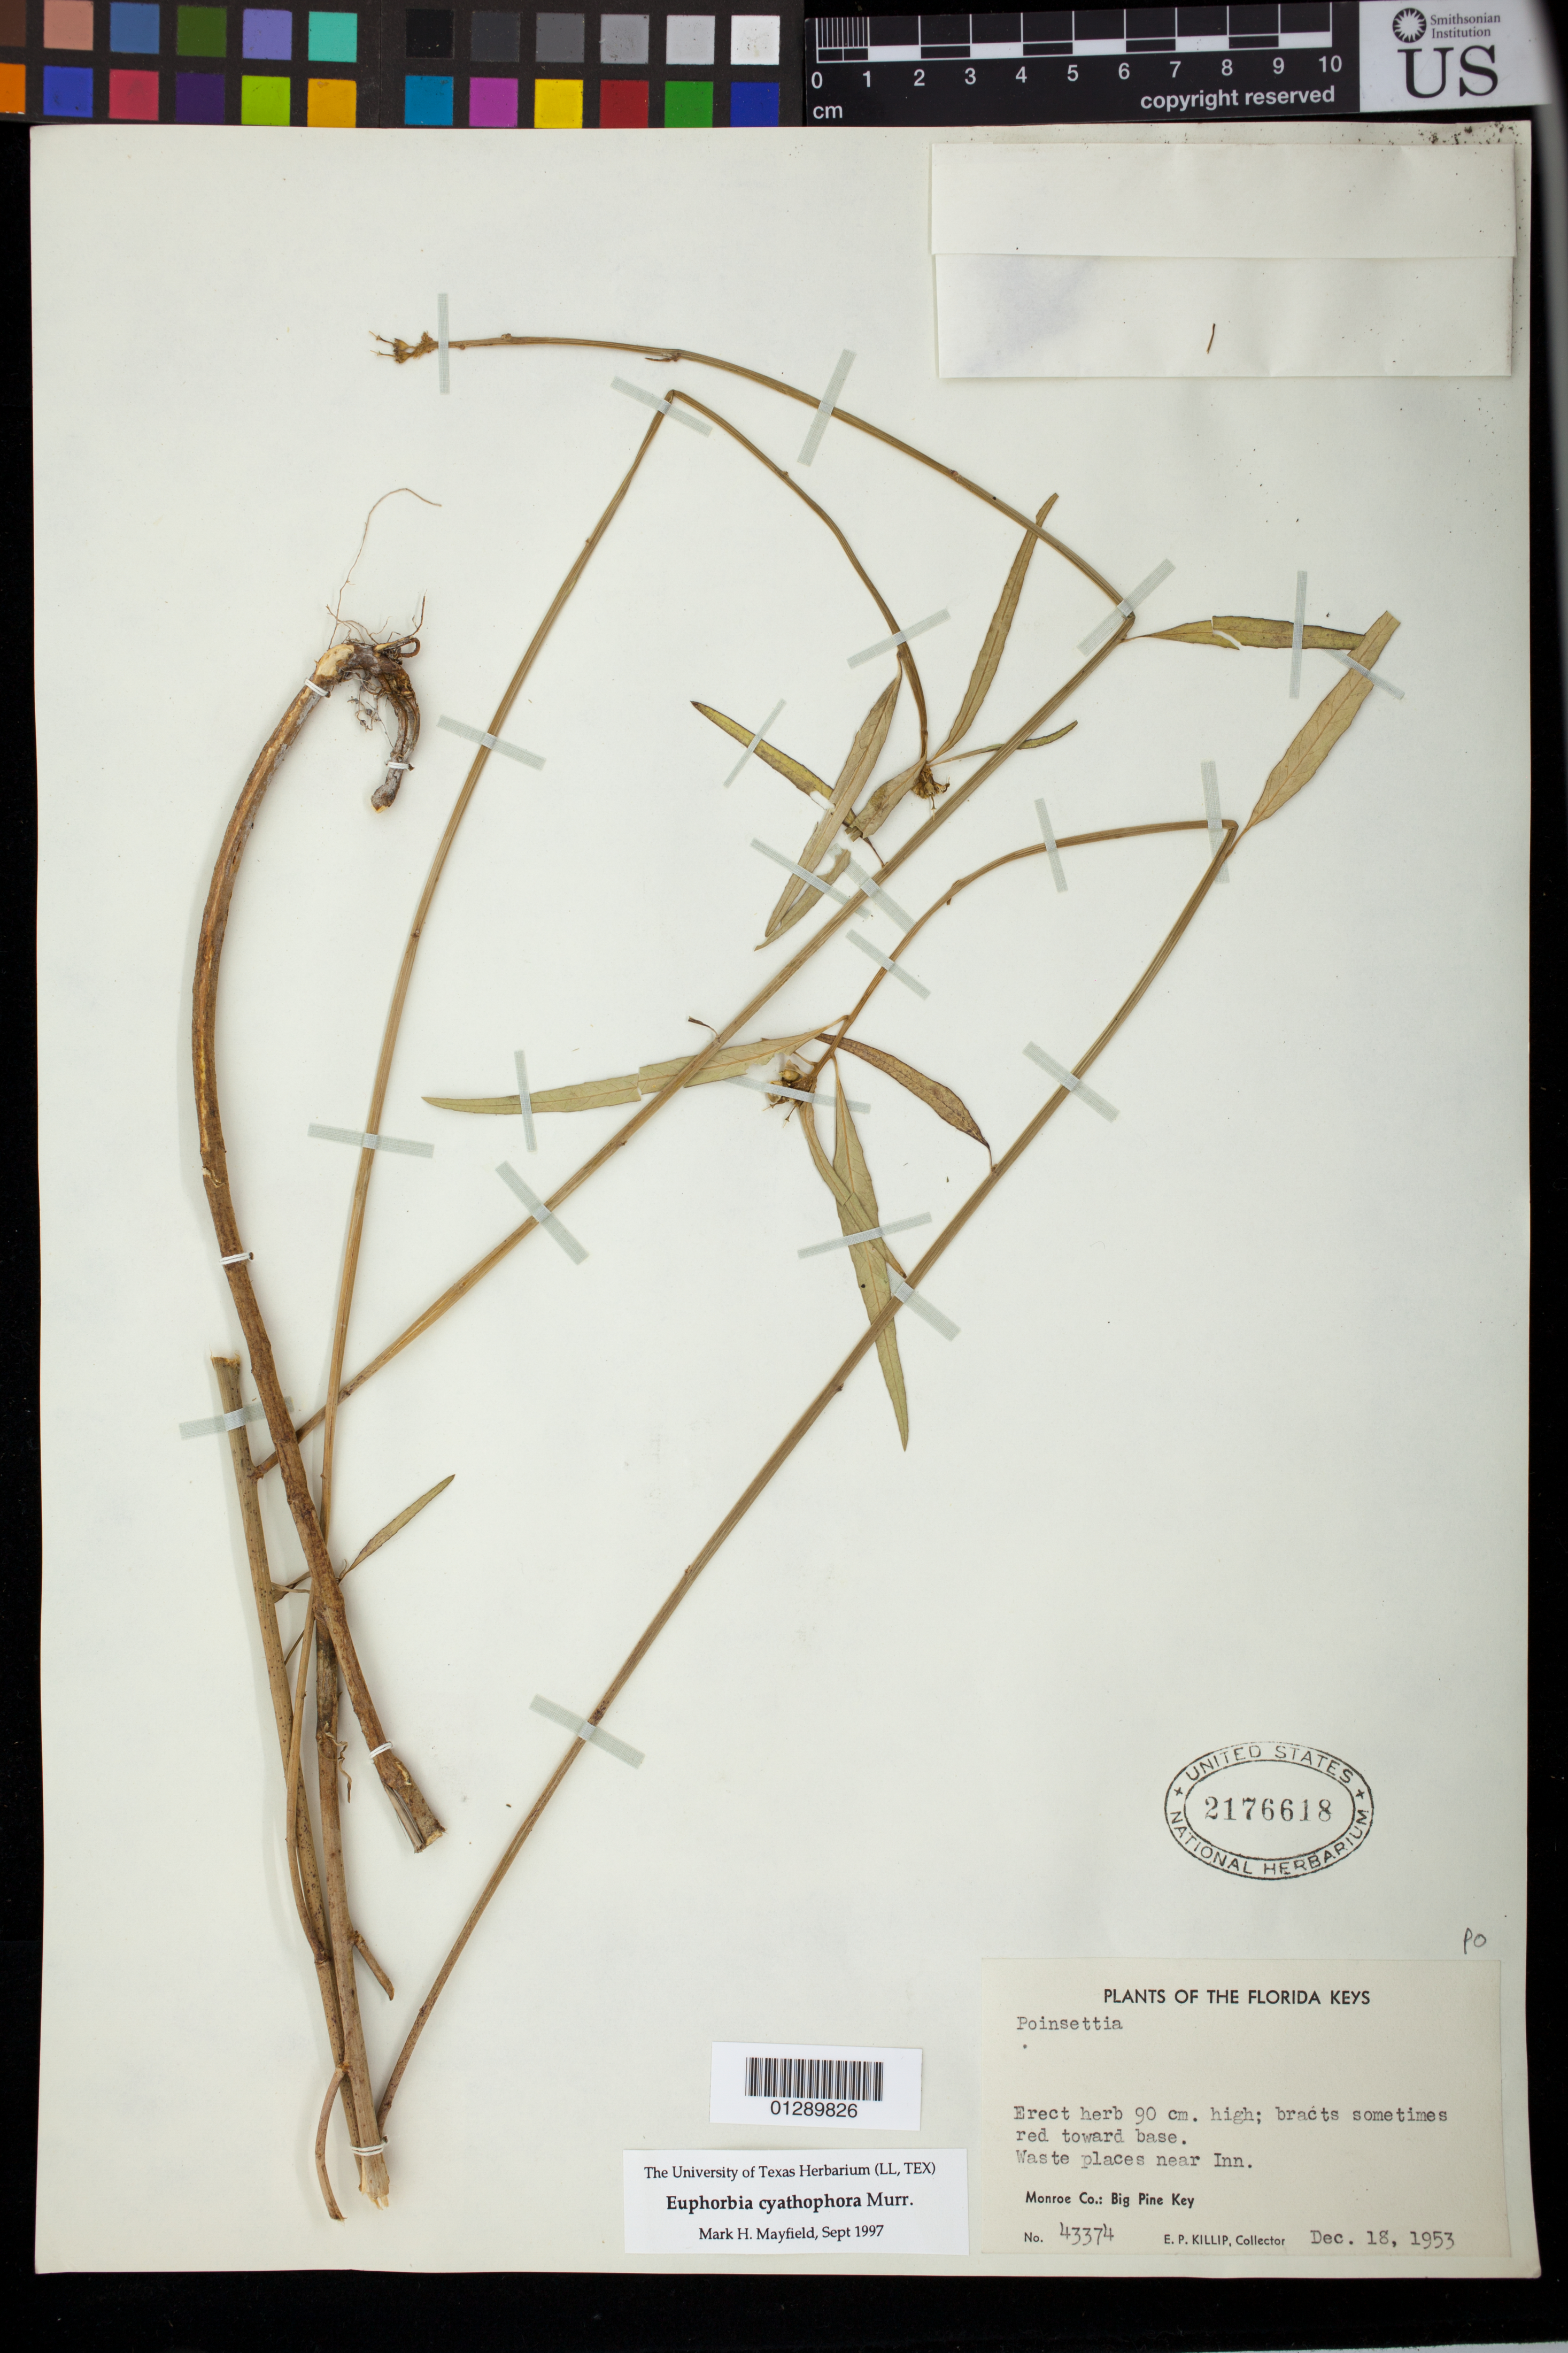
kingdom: Plantae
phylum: Tracheophyta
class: Magnoliopsida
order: Malpighiales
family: Euphorbiaceae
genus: Euphorbia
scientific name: Euphorbia heterophylla var. cyathophora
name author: (Murr.) Griseb.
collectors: E. P. Killip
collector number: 43374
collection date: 1953-12-18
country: United States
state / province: Florida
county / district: Monroe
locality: Big Pine Key,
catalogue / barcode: US 2176618